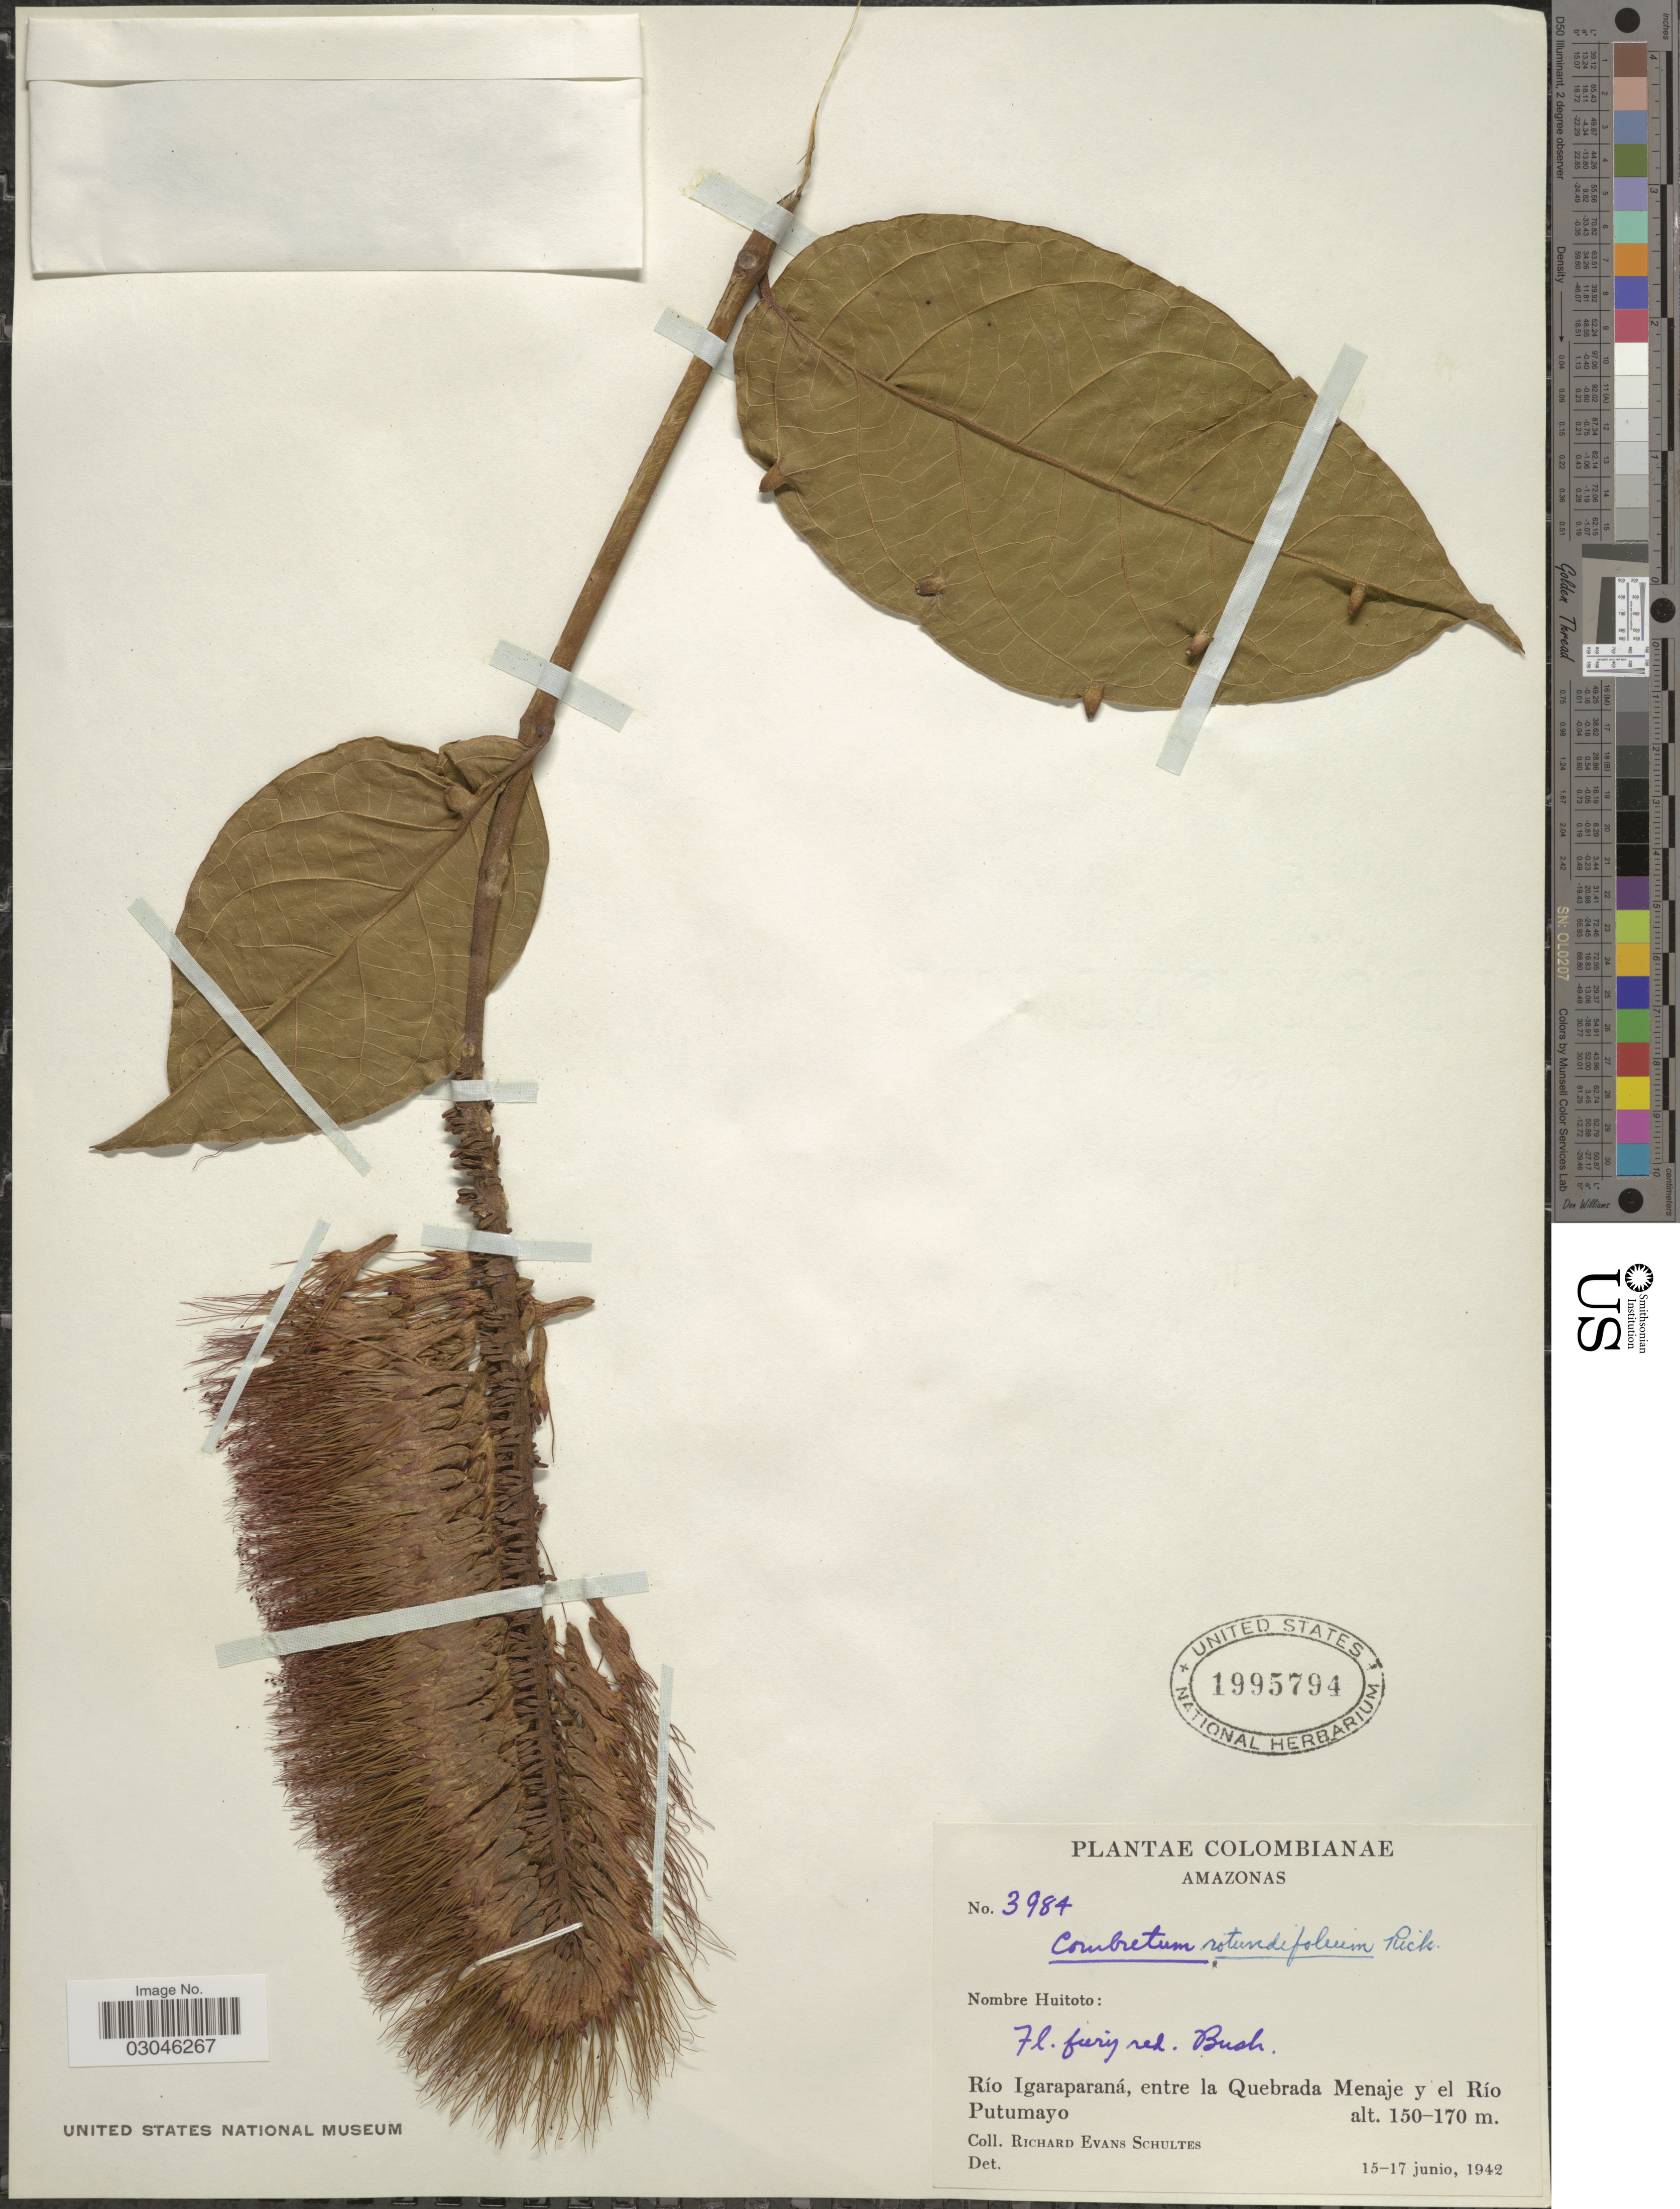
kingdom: Plantae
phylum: Tracheophyta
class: Magnoliopsida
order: Myrtales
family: Combretaceae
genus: Combretum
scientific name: Combretum rotundifolium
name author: Rich.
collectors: R. E. Schultes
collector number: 3984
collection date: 1942-06-15/1942-06-17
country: Colombia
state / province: Amazônas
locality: Río Igaraparaná, entre la Quebrada Menaje y el Río Putumayo.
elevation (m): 150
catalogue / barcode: US 1995794